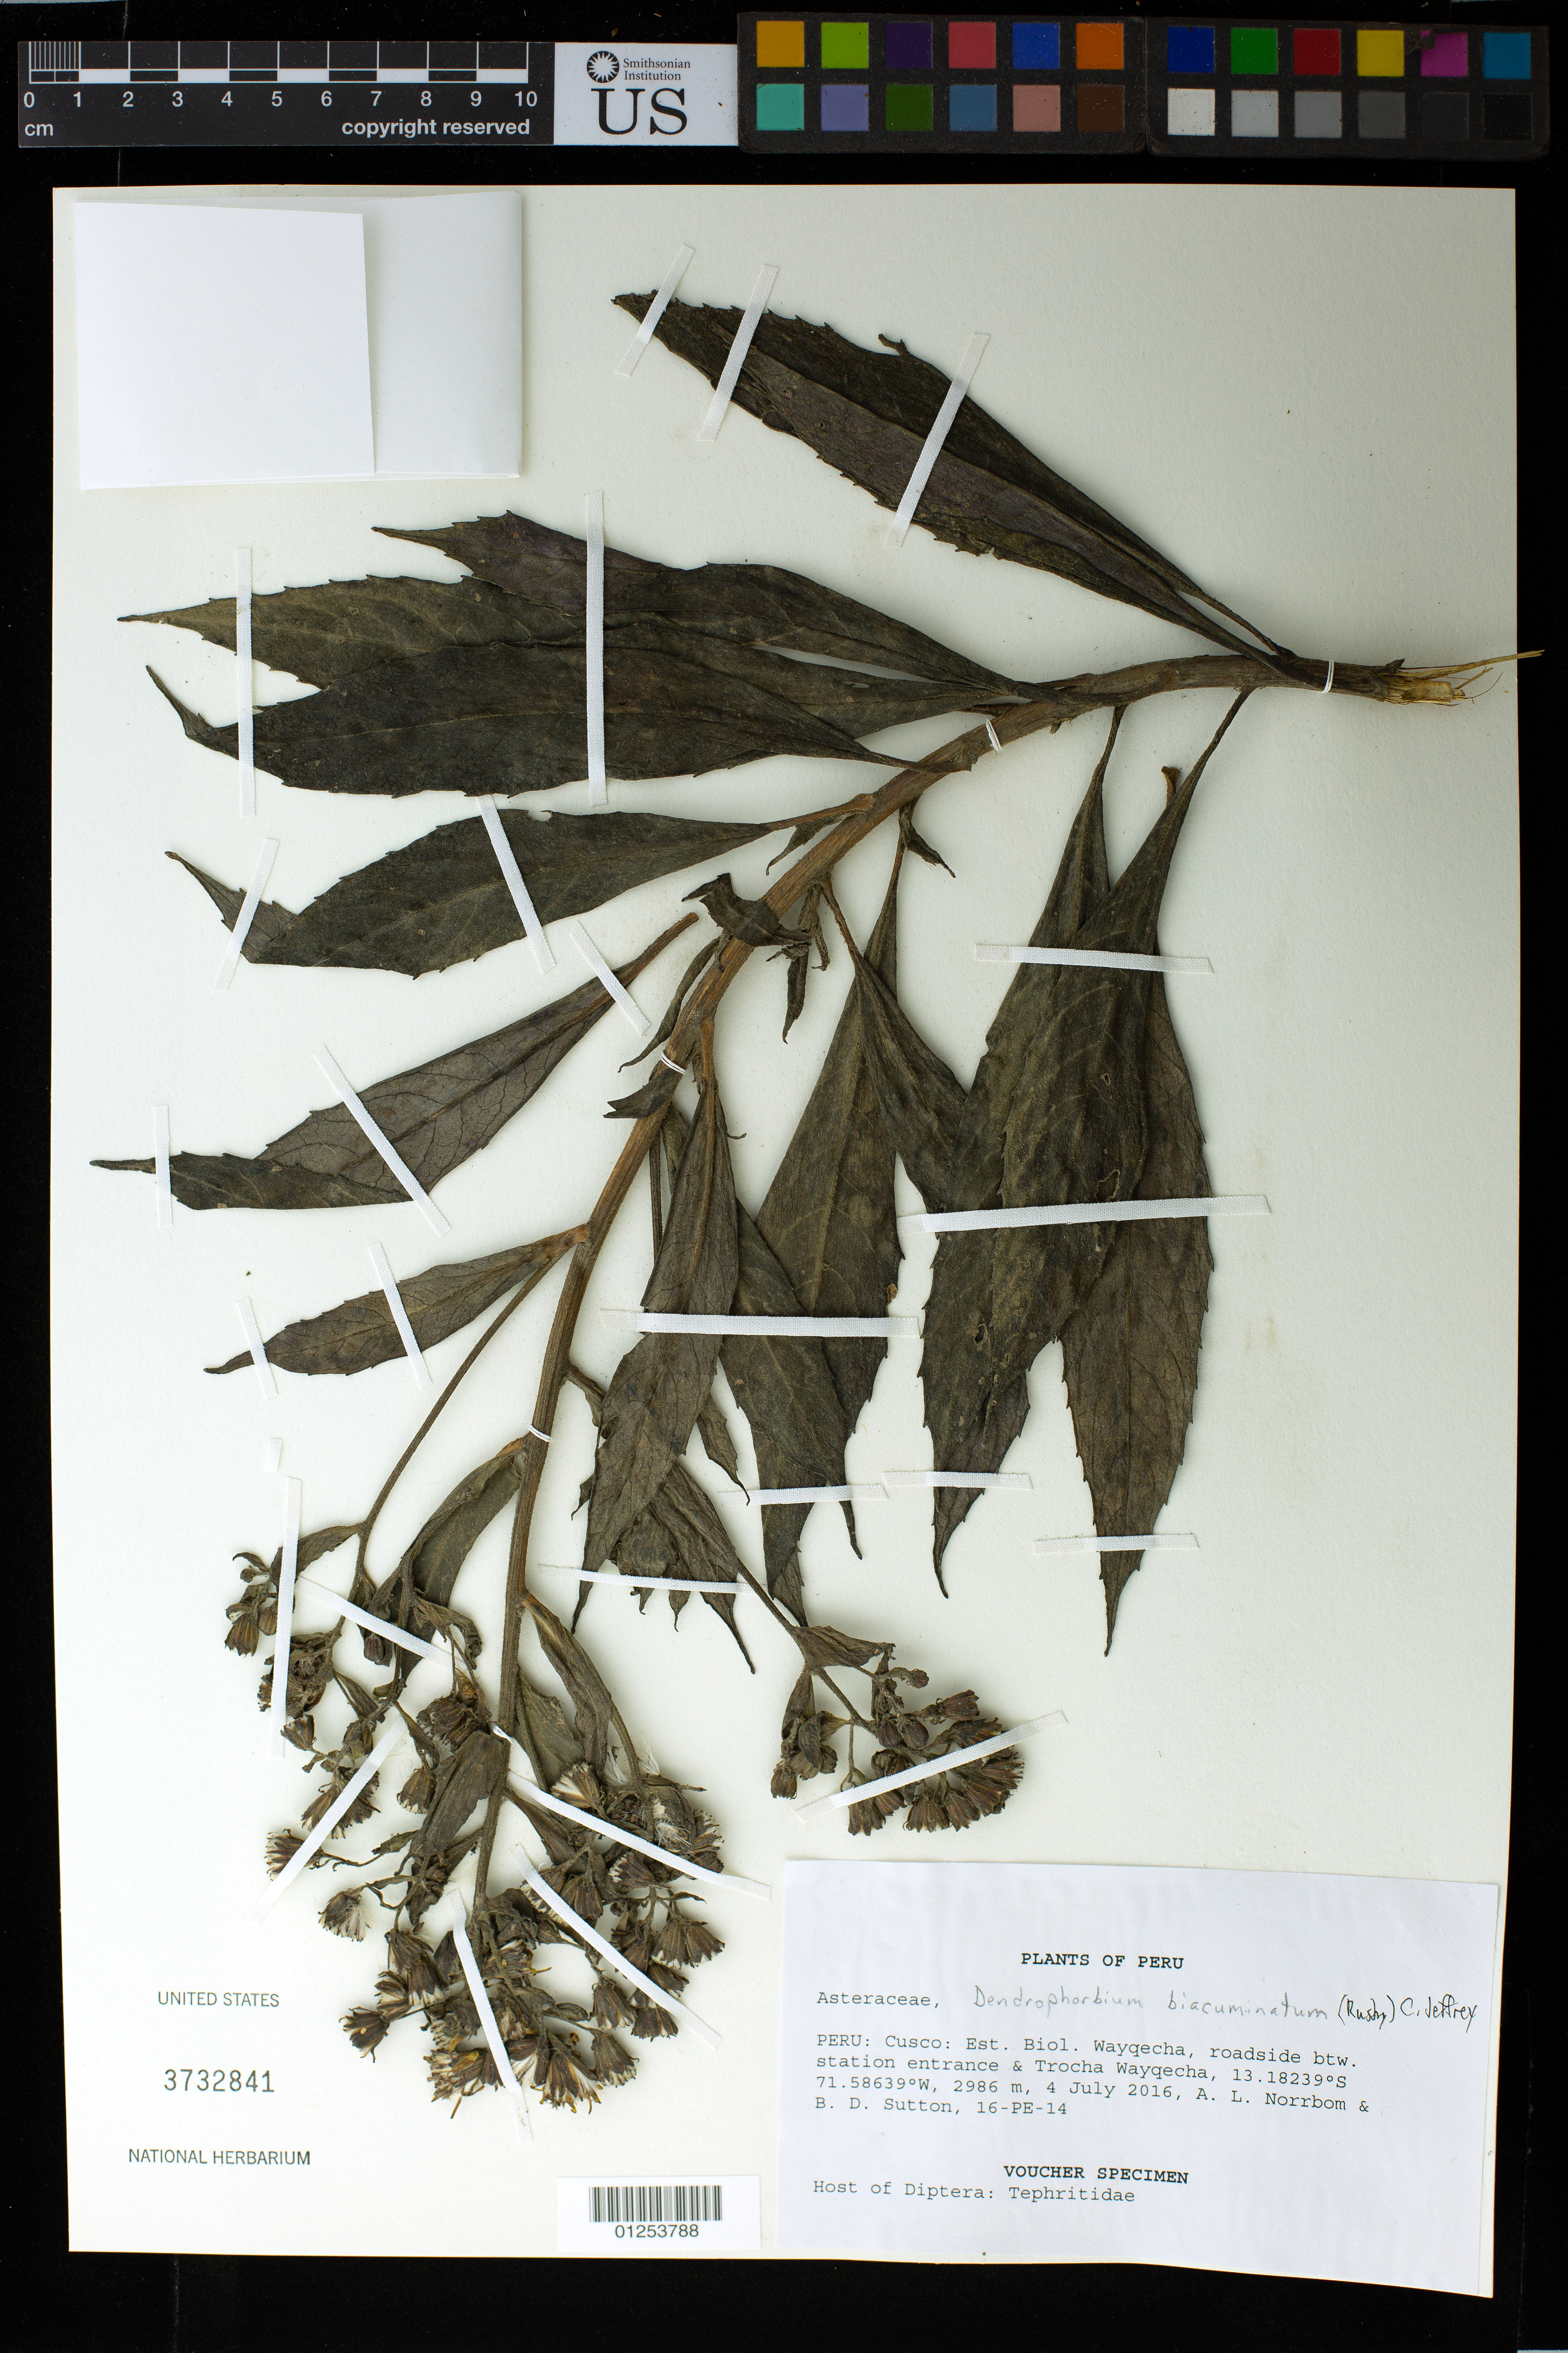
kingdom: Plantae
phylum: Tracheophyta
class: Magnoliopsida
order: Asterales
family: Asteraceae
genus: Dendrophorbium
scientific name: Dendrophorbium biacuminatum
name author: (Rusby) C. Jeffrey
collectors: A. L. Norrbom & B. Sutton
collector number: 16-PE-14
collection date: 2016-07-04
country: Peru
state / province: Cusco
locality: Est. Biol. Wayqecha, roadside btw. station entrance & Trocha Wayqecha.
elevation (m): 2986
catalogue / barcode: US 3732841